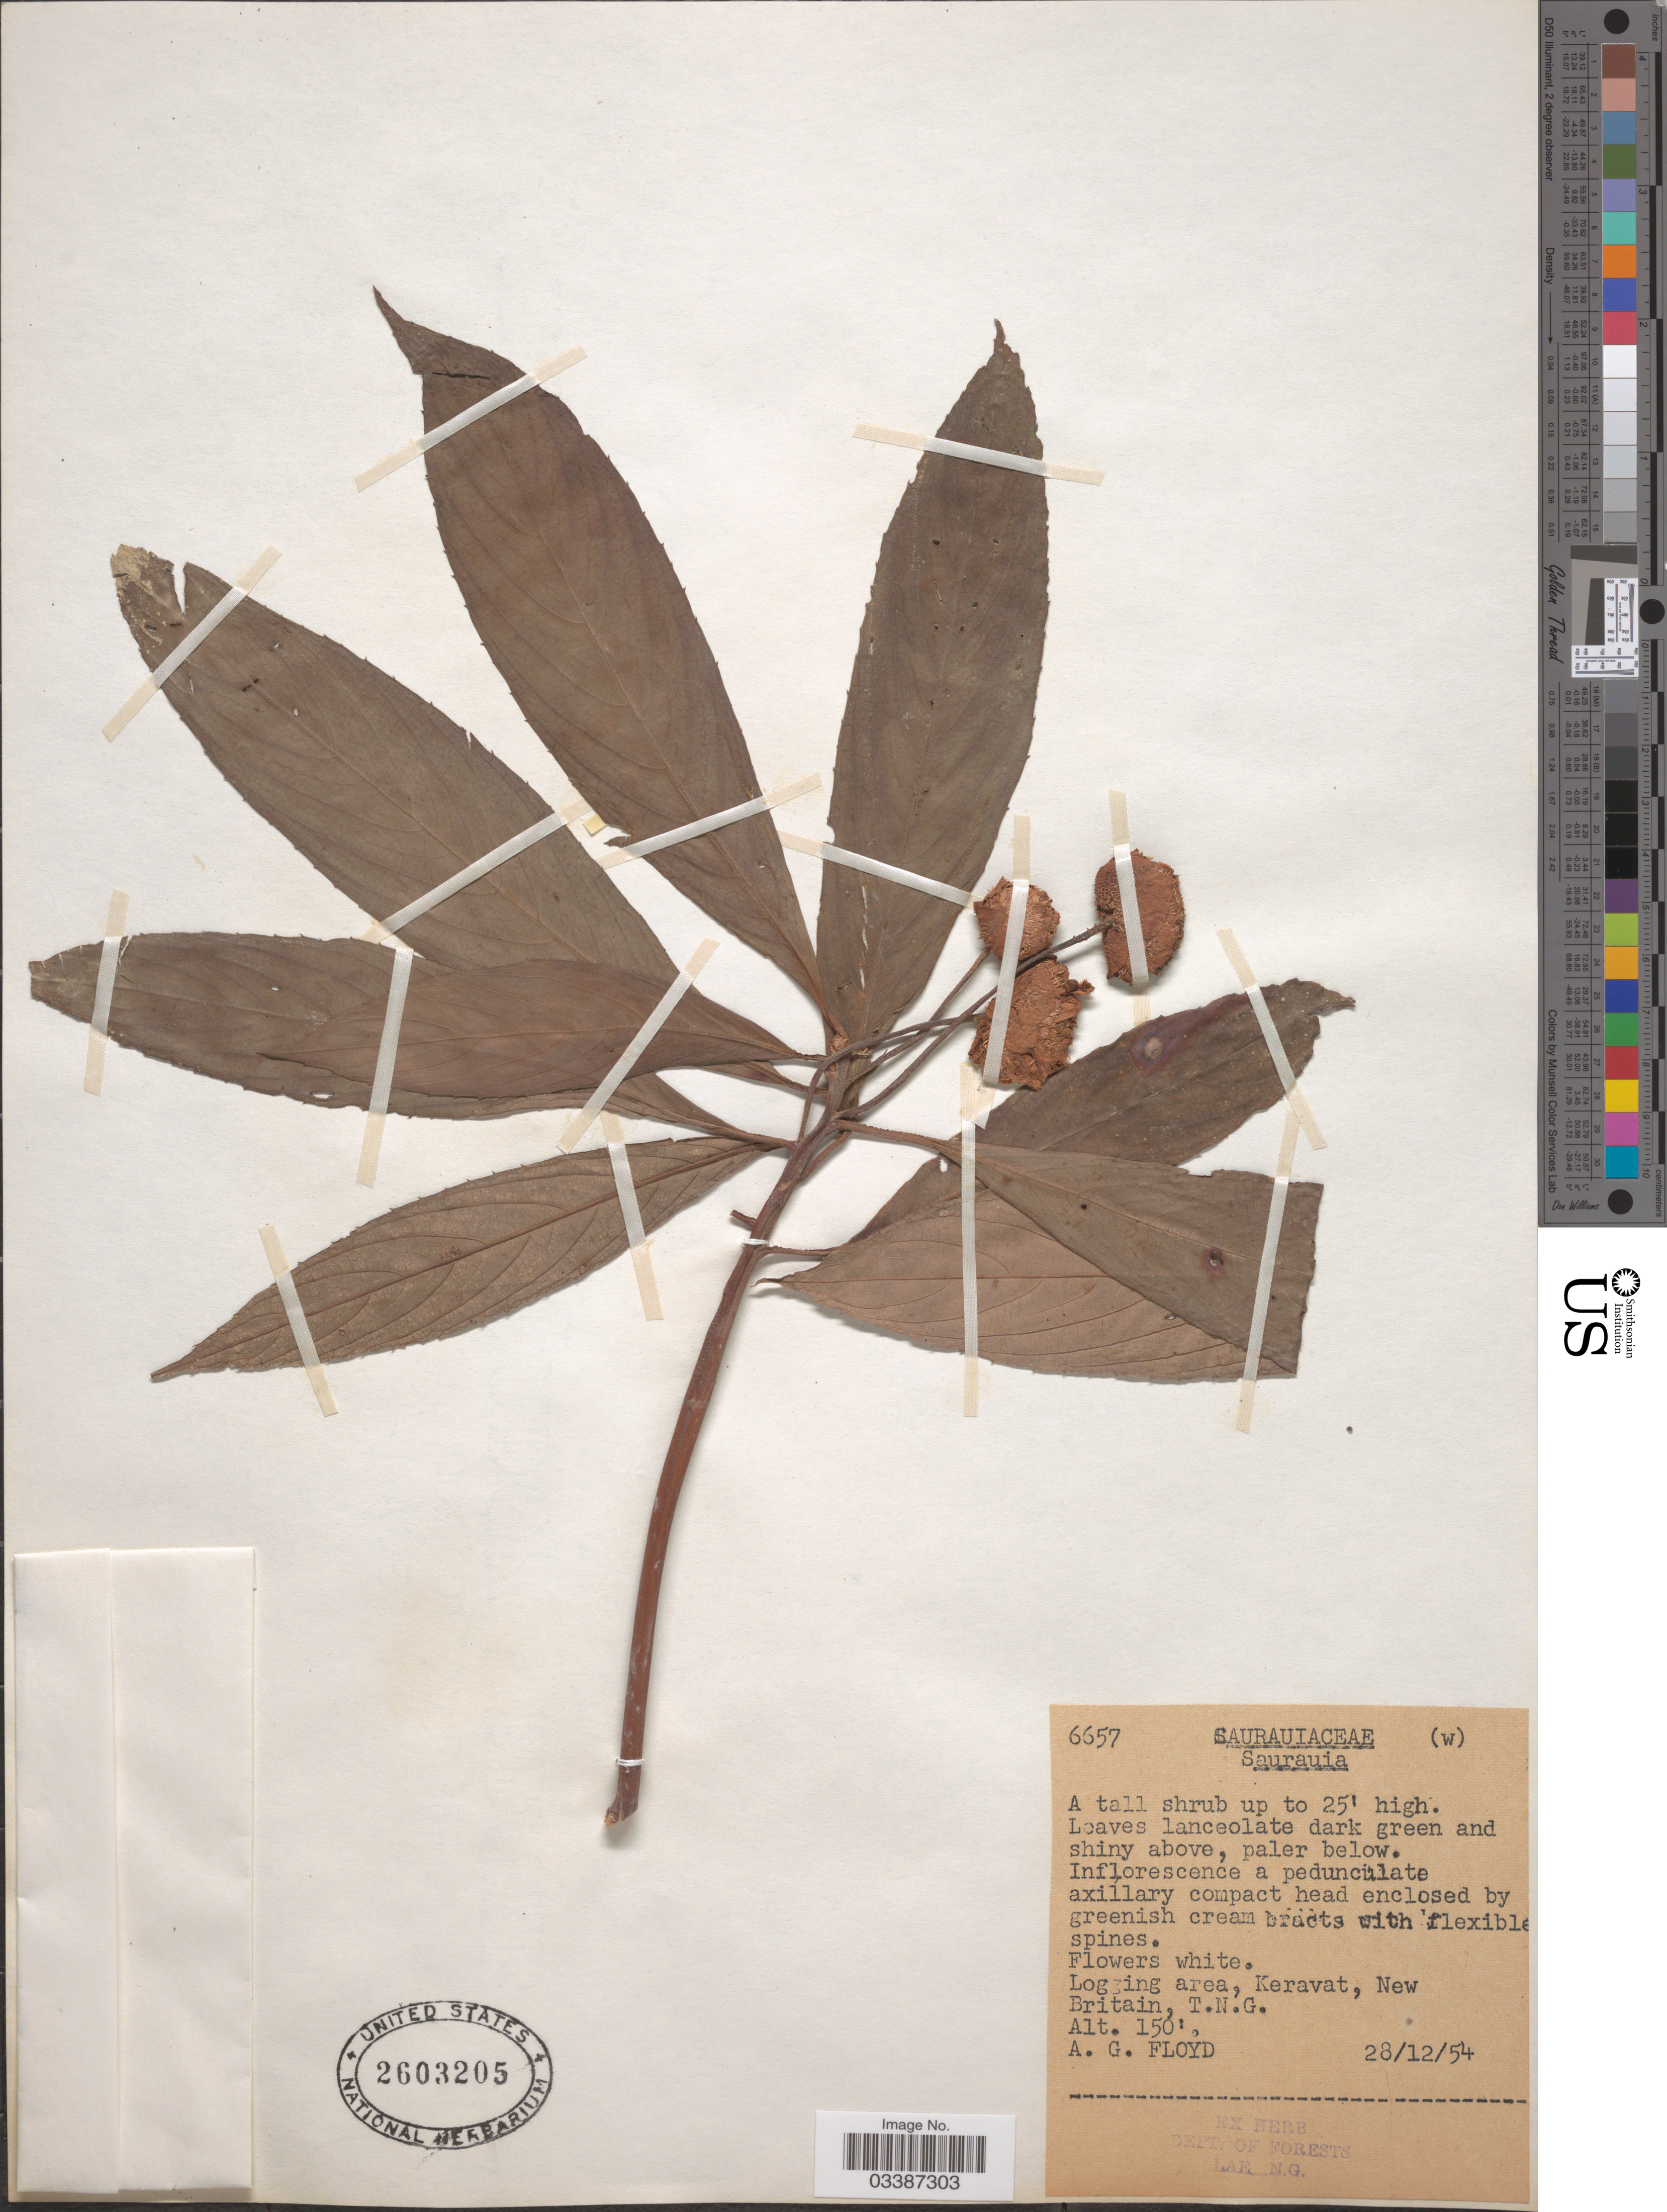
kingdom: Plantae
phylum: Tracheophyta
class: Magnoliopsida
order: Ericales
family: Actinidiaceae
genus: Saurauia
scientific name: Saurauia sp.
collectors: A. G. Floyd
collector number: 6657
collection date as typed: Transcribed d/m/y: 28/12/54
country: Papua New Guinea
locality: Logging area, Keravat, New Britain, T.N.G.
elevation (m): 46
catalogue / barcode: US 2603205